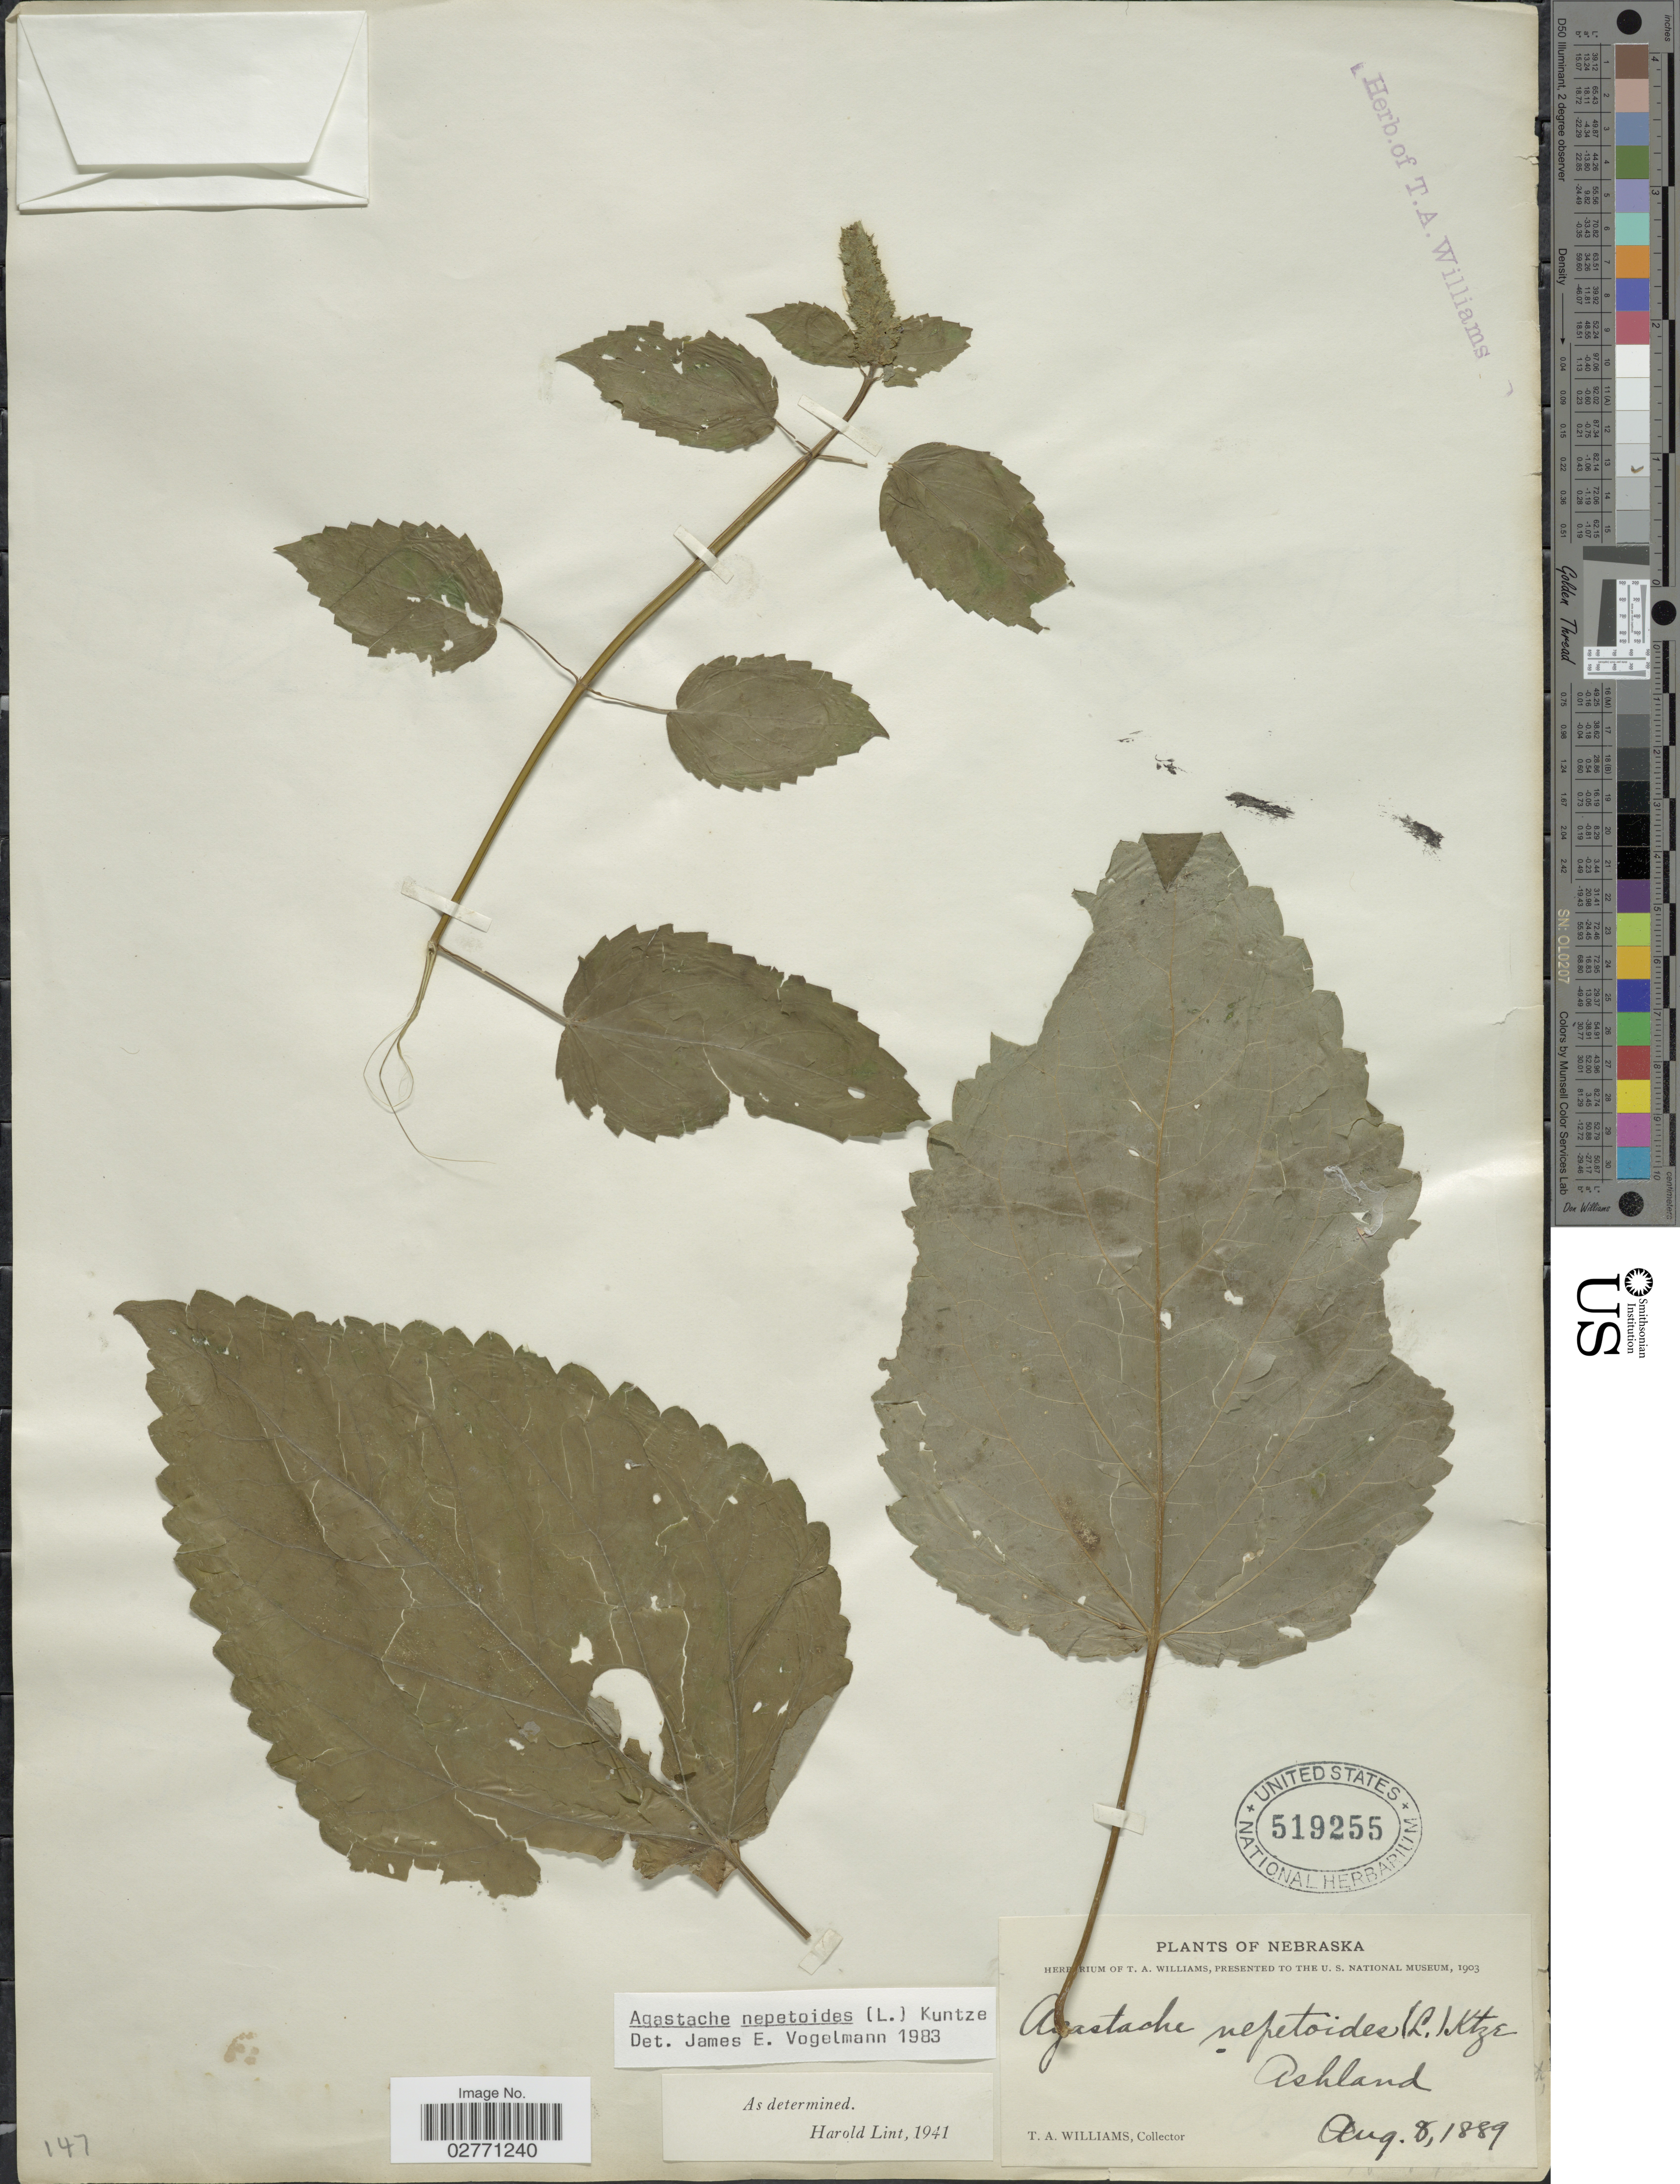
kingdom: Plantae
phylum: Tracheophyta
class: Magnoliopsida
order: Lamiales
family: Lamiaceae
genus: Agastache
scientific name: Agastache nepetoides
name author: (L.) Kuntze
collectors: T. A. Williams (herbarium)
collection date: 1889-08-08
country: United States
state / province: Nebraska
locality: Ashland.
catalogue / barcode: US 519255